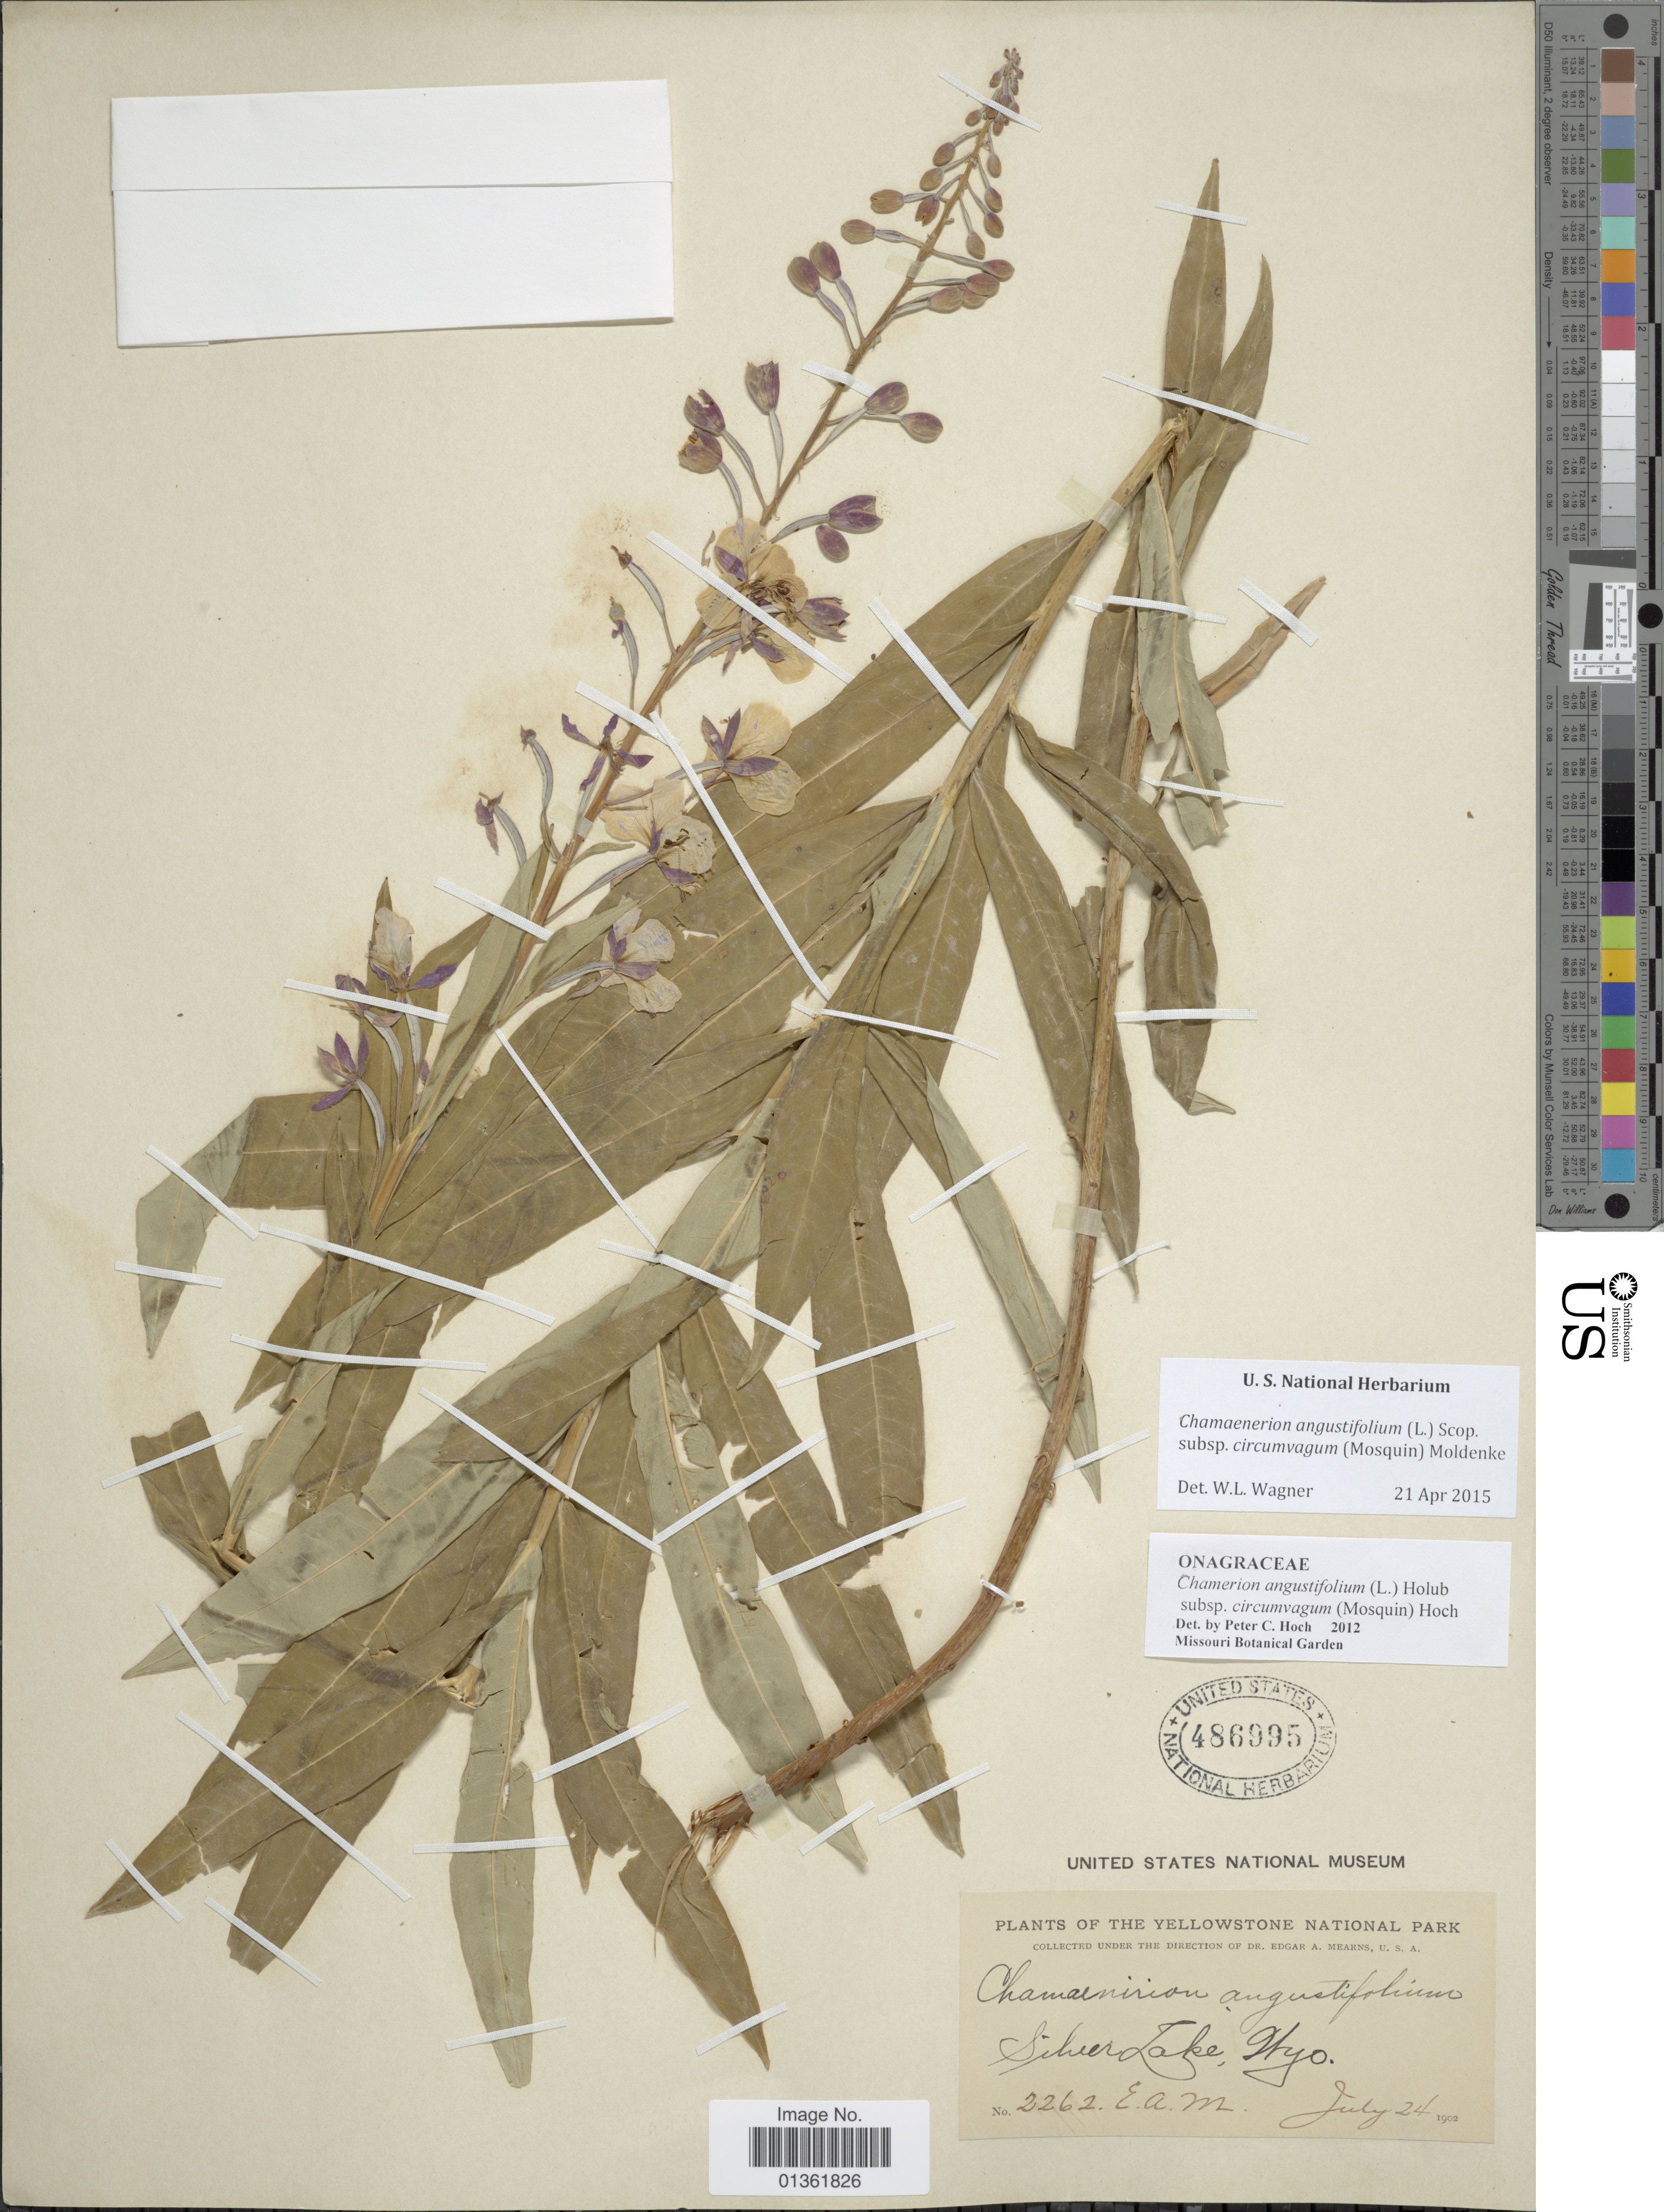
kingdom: Plantae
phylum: Tracheophyta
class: Magnoliopsida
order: Myrtales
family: Onagraceae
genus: Chamaenerion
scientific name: Chamaenerion angustifolium subsp. circumvagum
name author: (Mosquin) Moldenke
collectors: E. A. Mearns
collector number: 2262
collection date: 1902-07-24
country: United States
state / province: Wyoming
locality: Yellowstone National Park. Silver Lake.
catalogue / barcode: US 486995